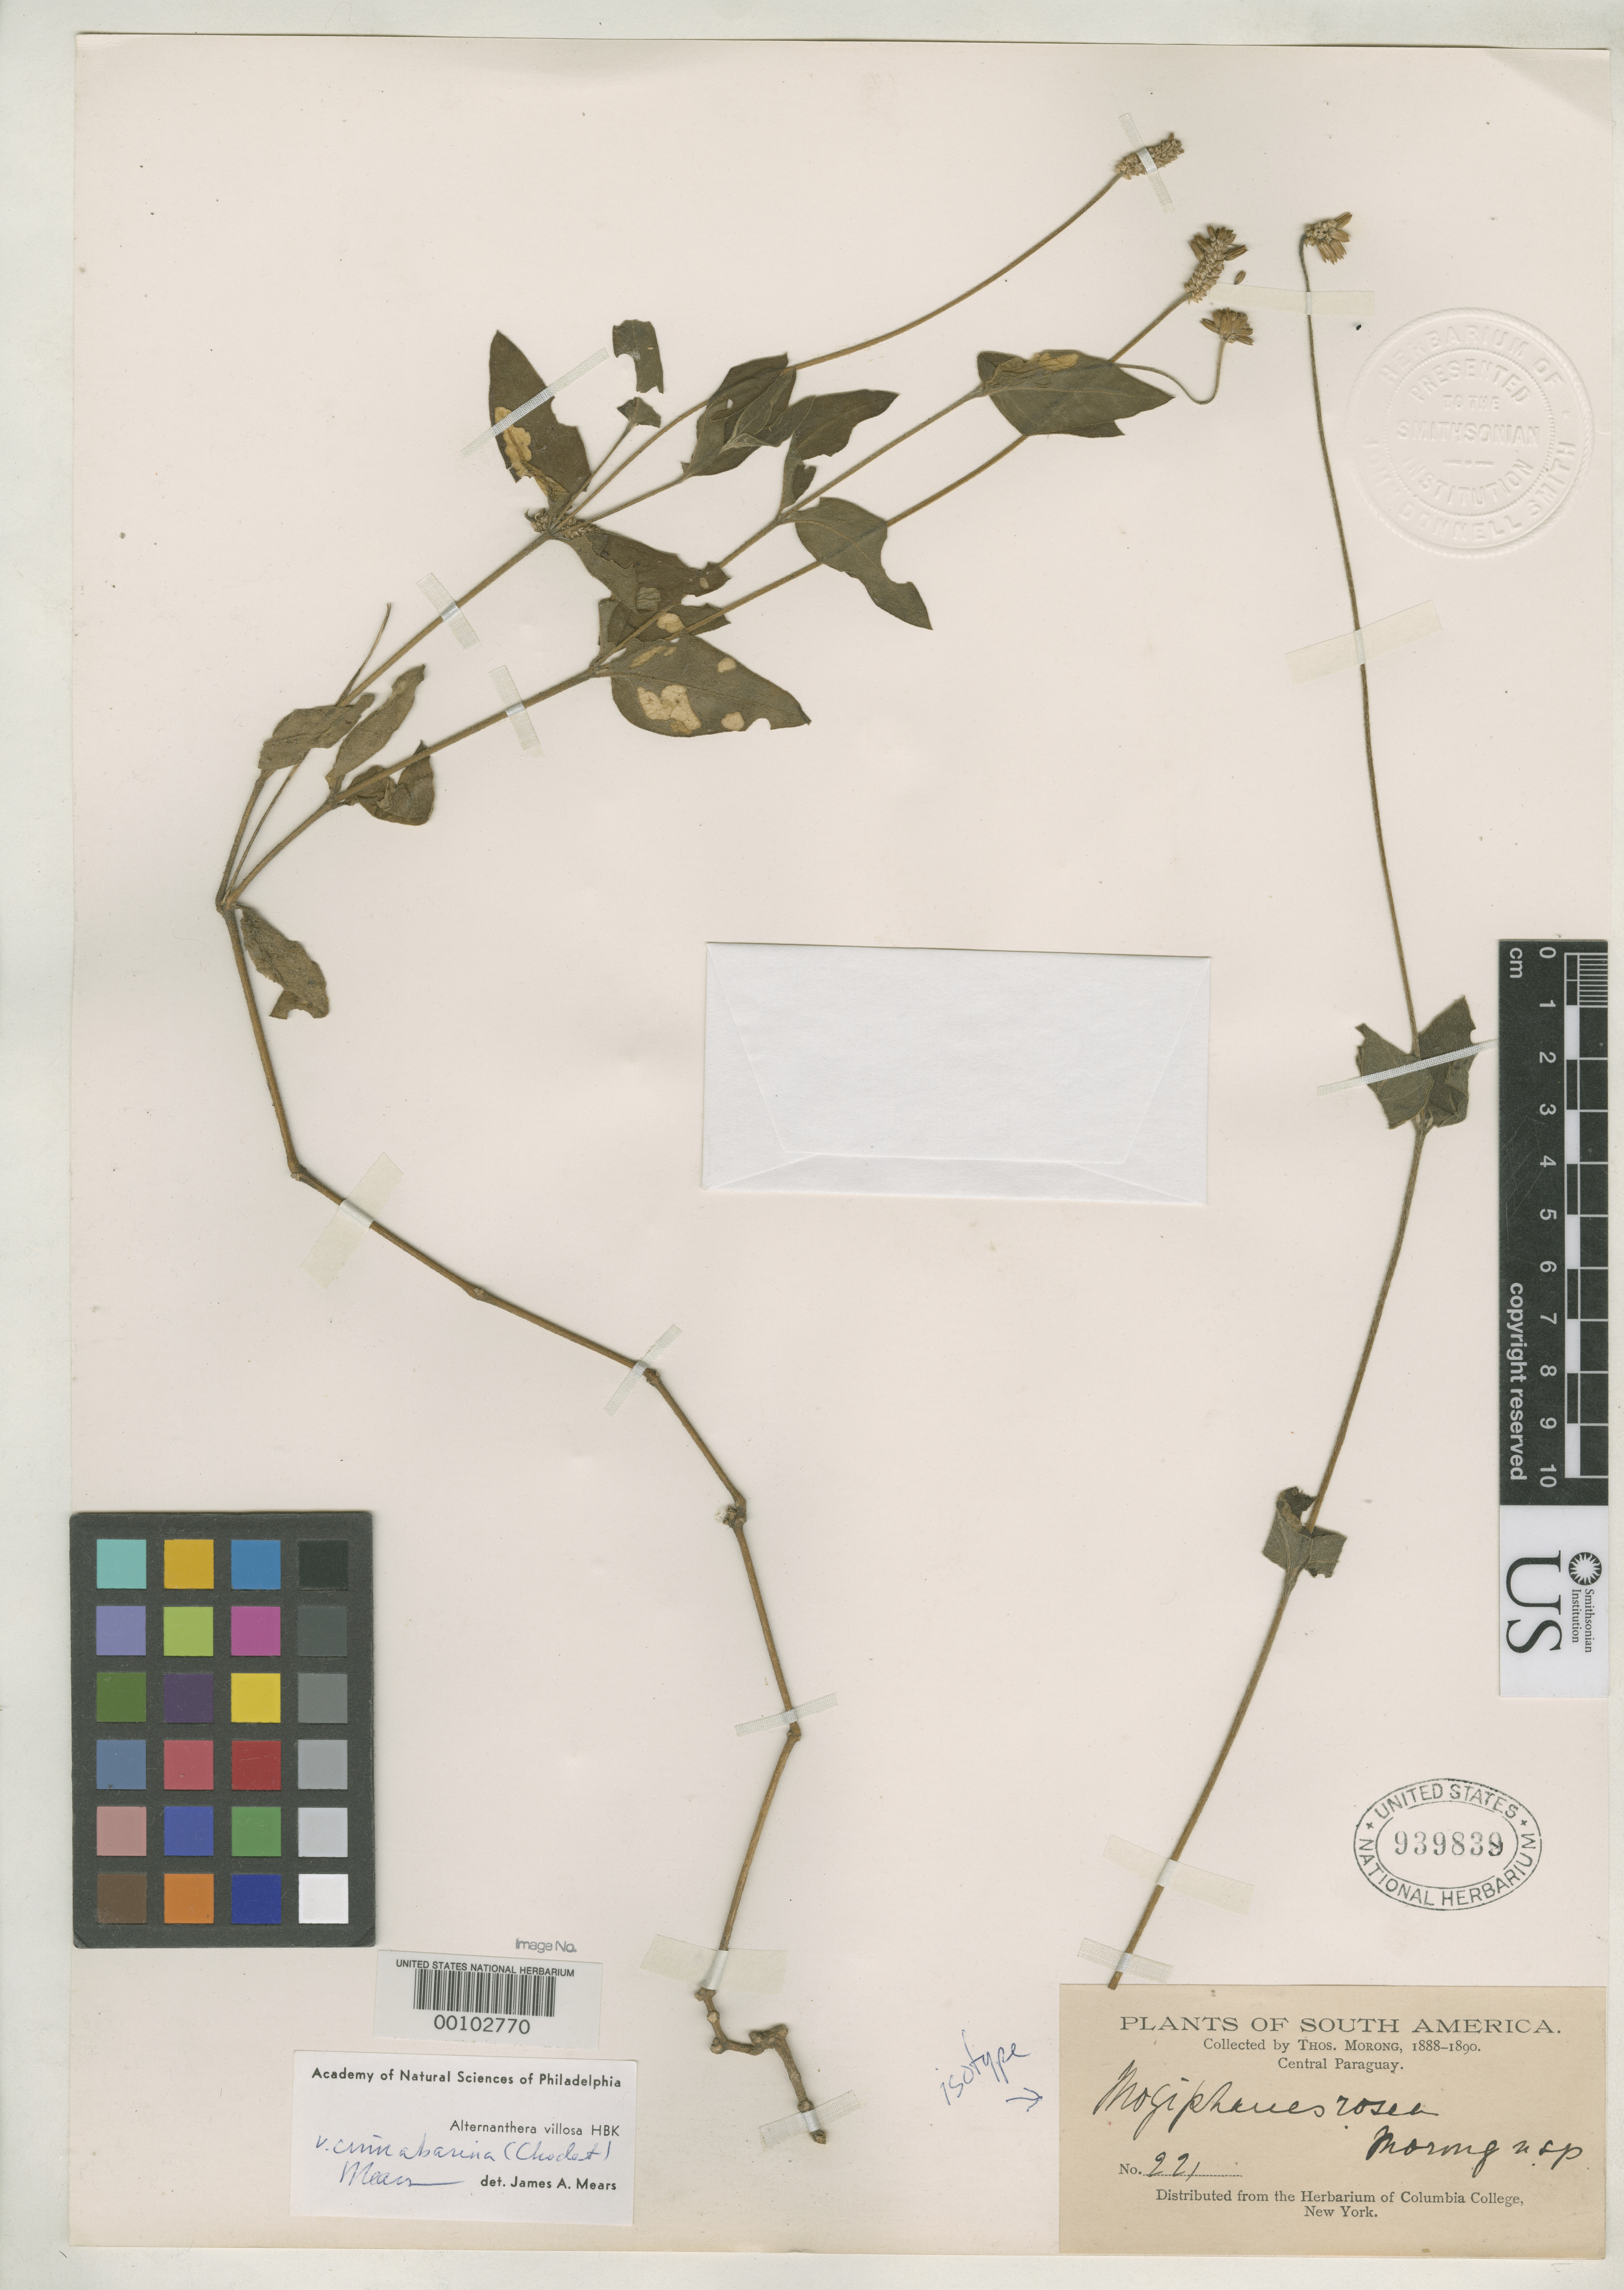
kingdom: Plantae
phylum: Tracheophyta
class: Magnoliopsida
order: Caryophyllales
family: Amaranthaceae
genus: Mogiphanes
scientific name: Mogiphanes rosea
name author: Morong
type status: Isotype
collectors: T. Morong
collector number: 221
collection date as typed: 1888 to -- --- 1890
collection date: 1888/1890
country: Paraguay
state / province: Central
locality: Asuncion.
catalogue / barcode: US 939839